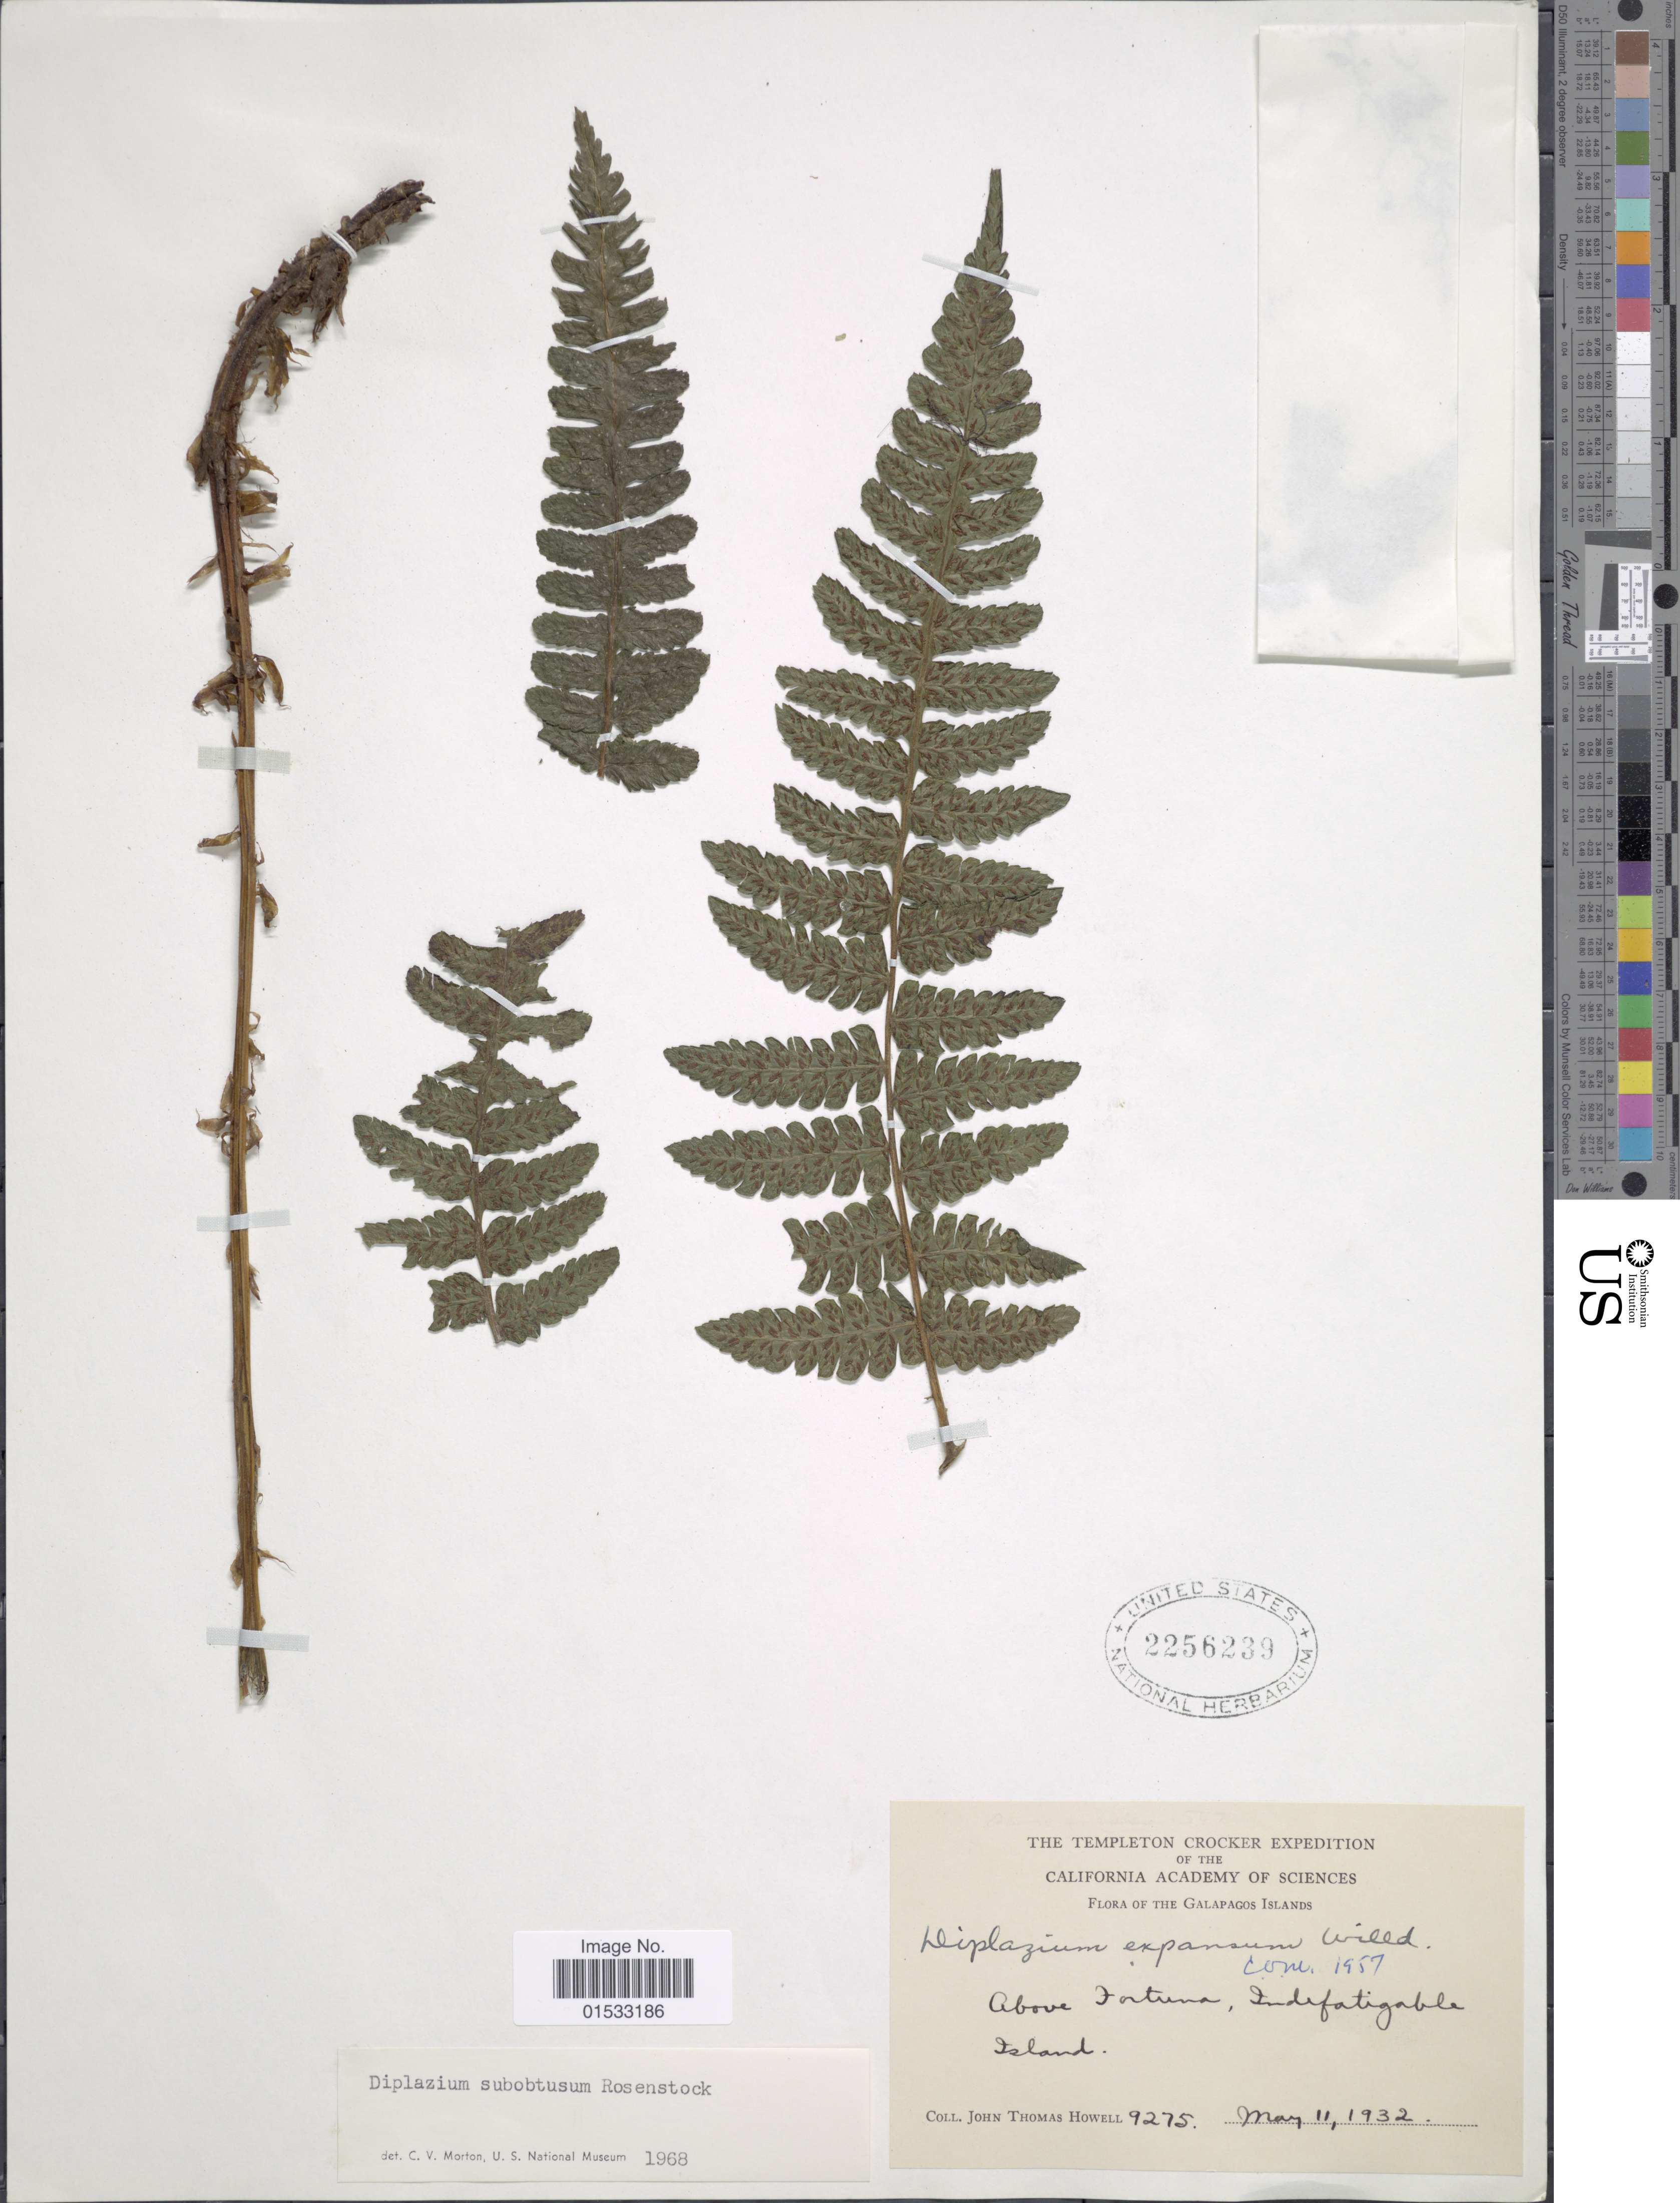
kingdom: Plantae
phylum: Tracheophyta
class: Polypodiopsida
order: Polypodiales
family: Athyriaceae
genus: Diplazium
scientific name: Diplazium subobtusum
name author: Rosenst.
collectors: J. T. Howell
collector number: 9275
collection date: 1932-05-11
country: Ecuador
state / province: Colón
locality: Galapagos Islands, above Fortuna, Indefatigable Island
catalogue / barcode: US 2256239